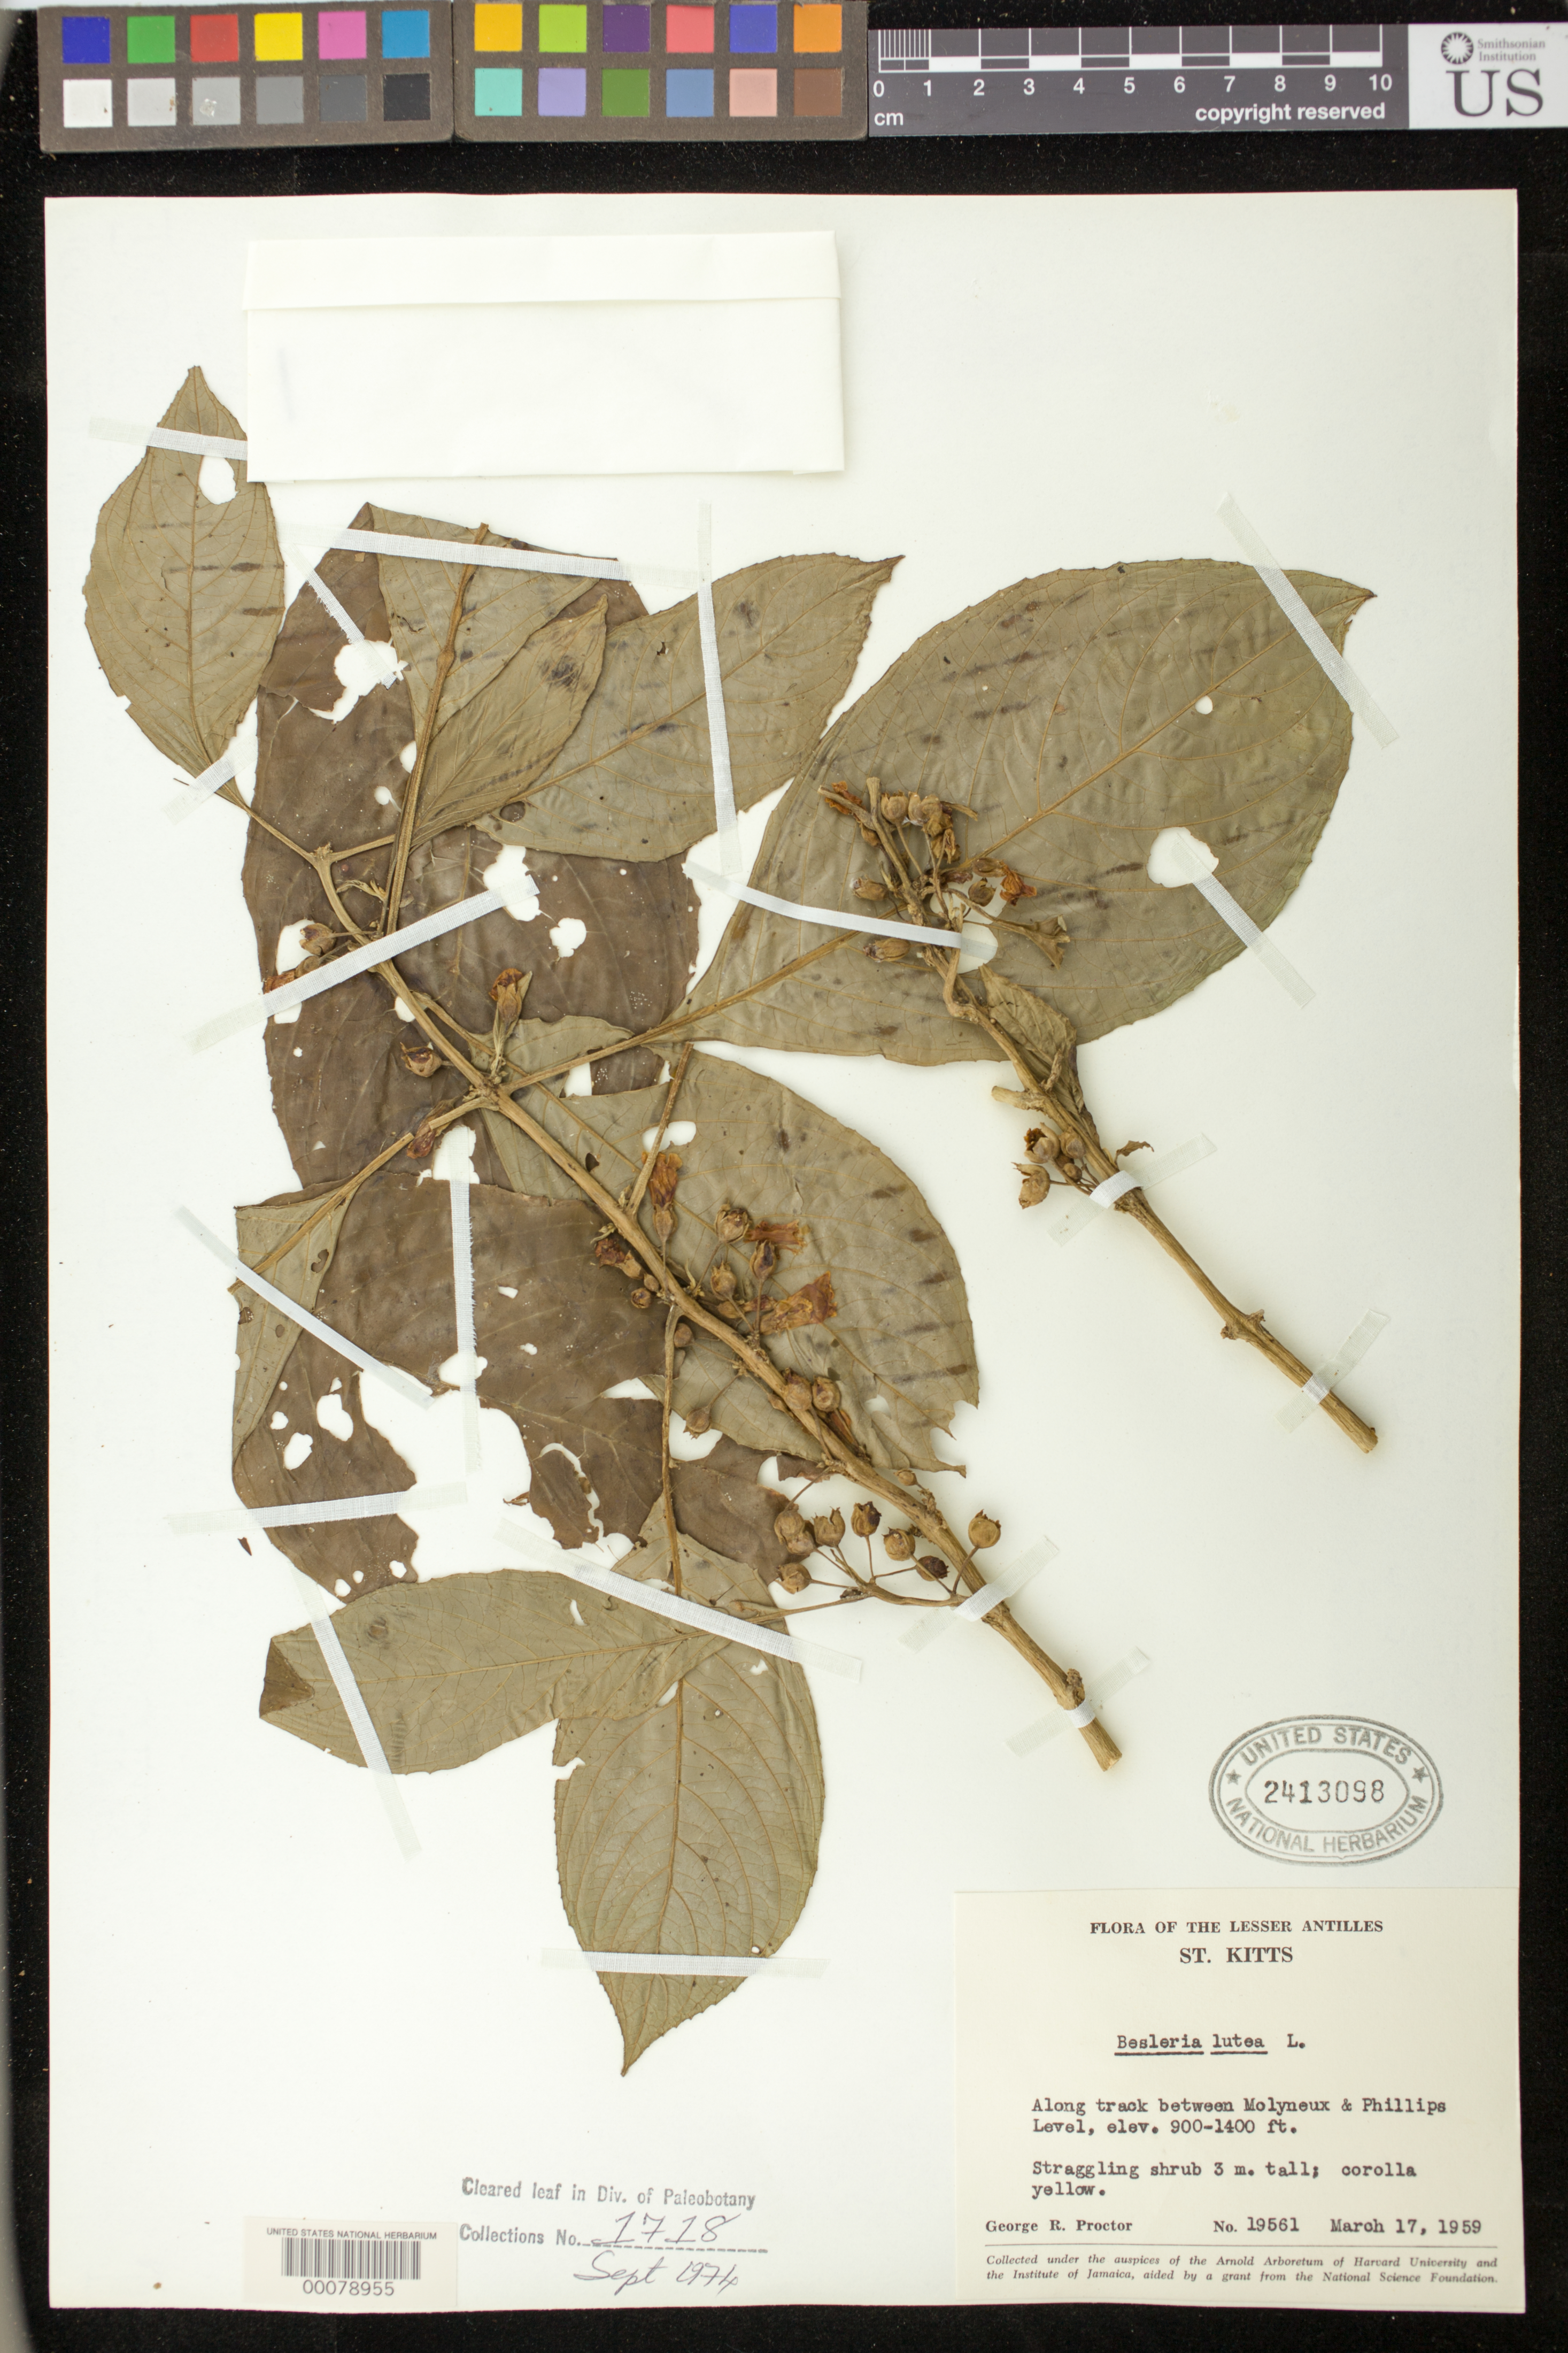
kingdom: Plantae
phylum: Tracheophyta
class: Magnoliopsida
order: Lamiales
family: Gesneriaceae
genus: Besleria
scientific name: Besleria lutea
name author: L.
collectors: G. R. Proctor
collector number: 19561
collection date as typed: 17 Mar 1959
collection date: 1959-03-17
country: St. Christopher-Nevis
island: St. Christopher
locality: Along track between Molyneux & Phillips Level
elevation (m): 274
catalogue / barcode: US 2413098